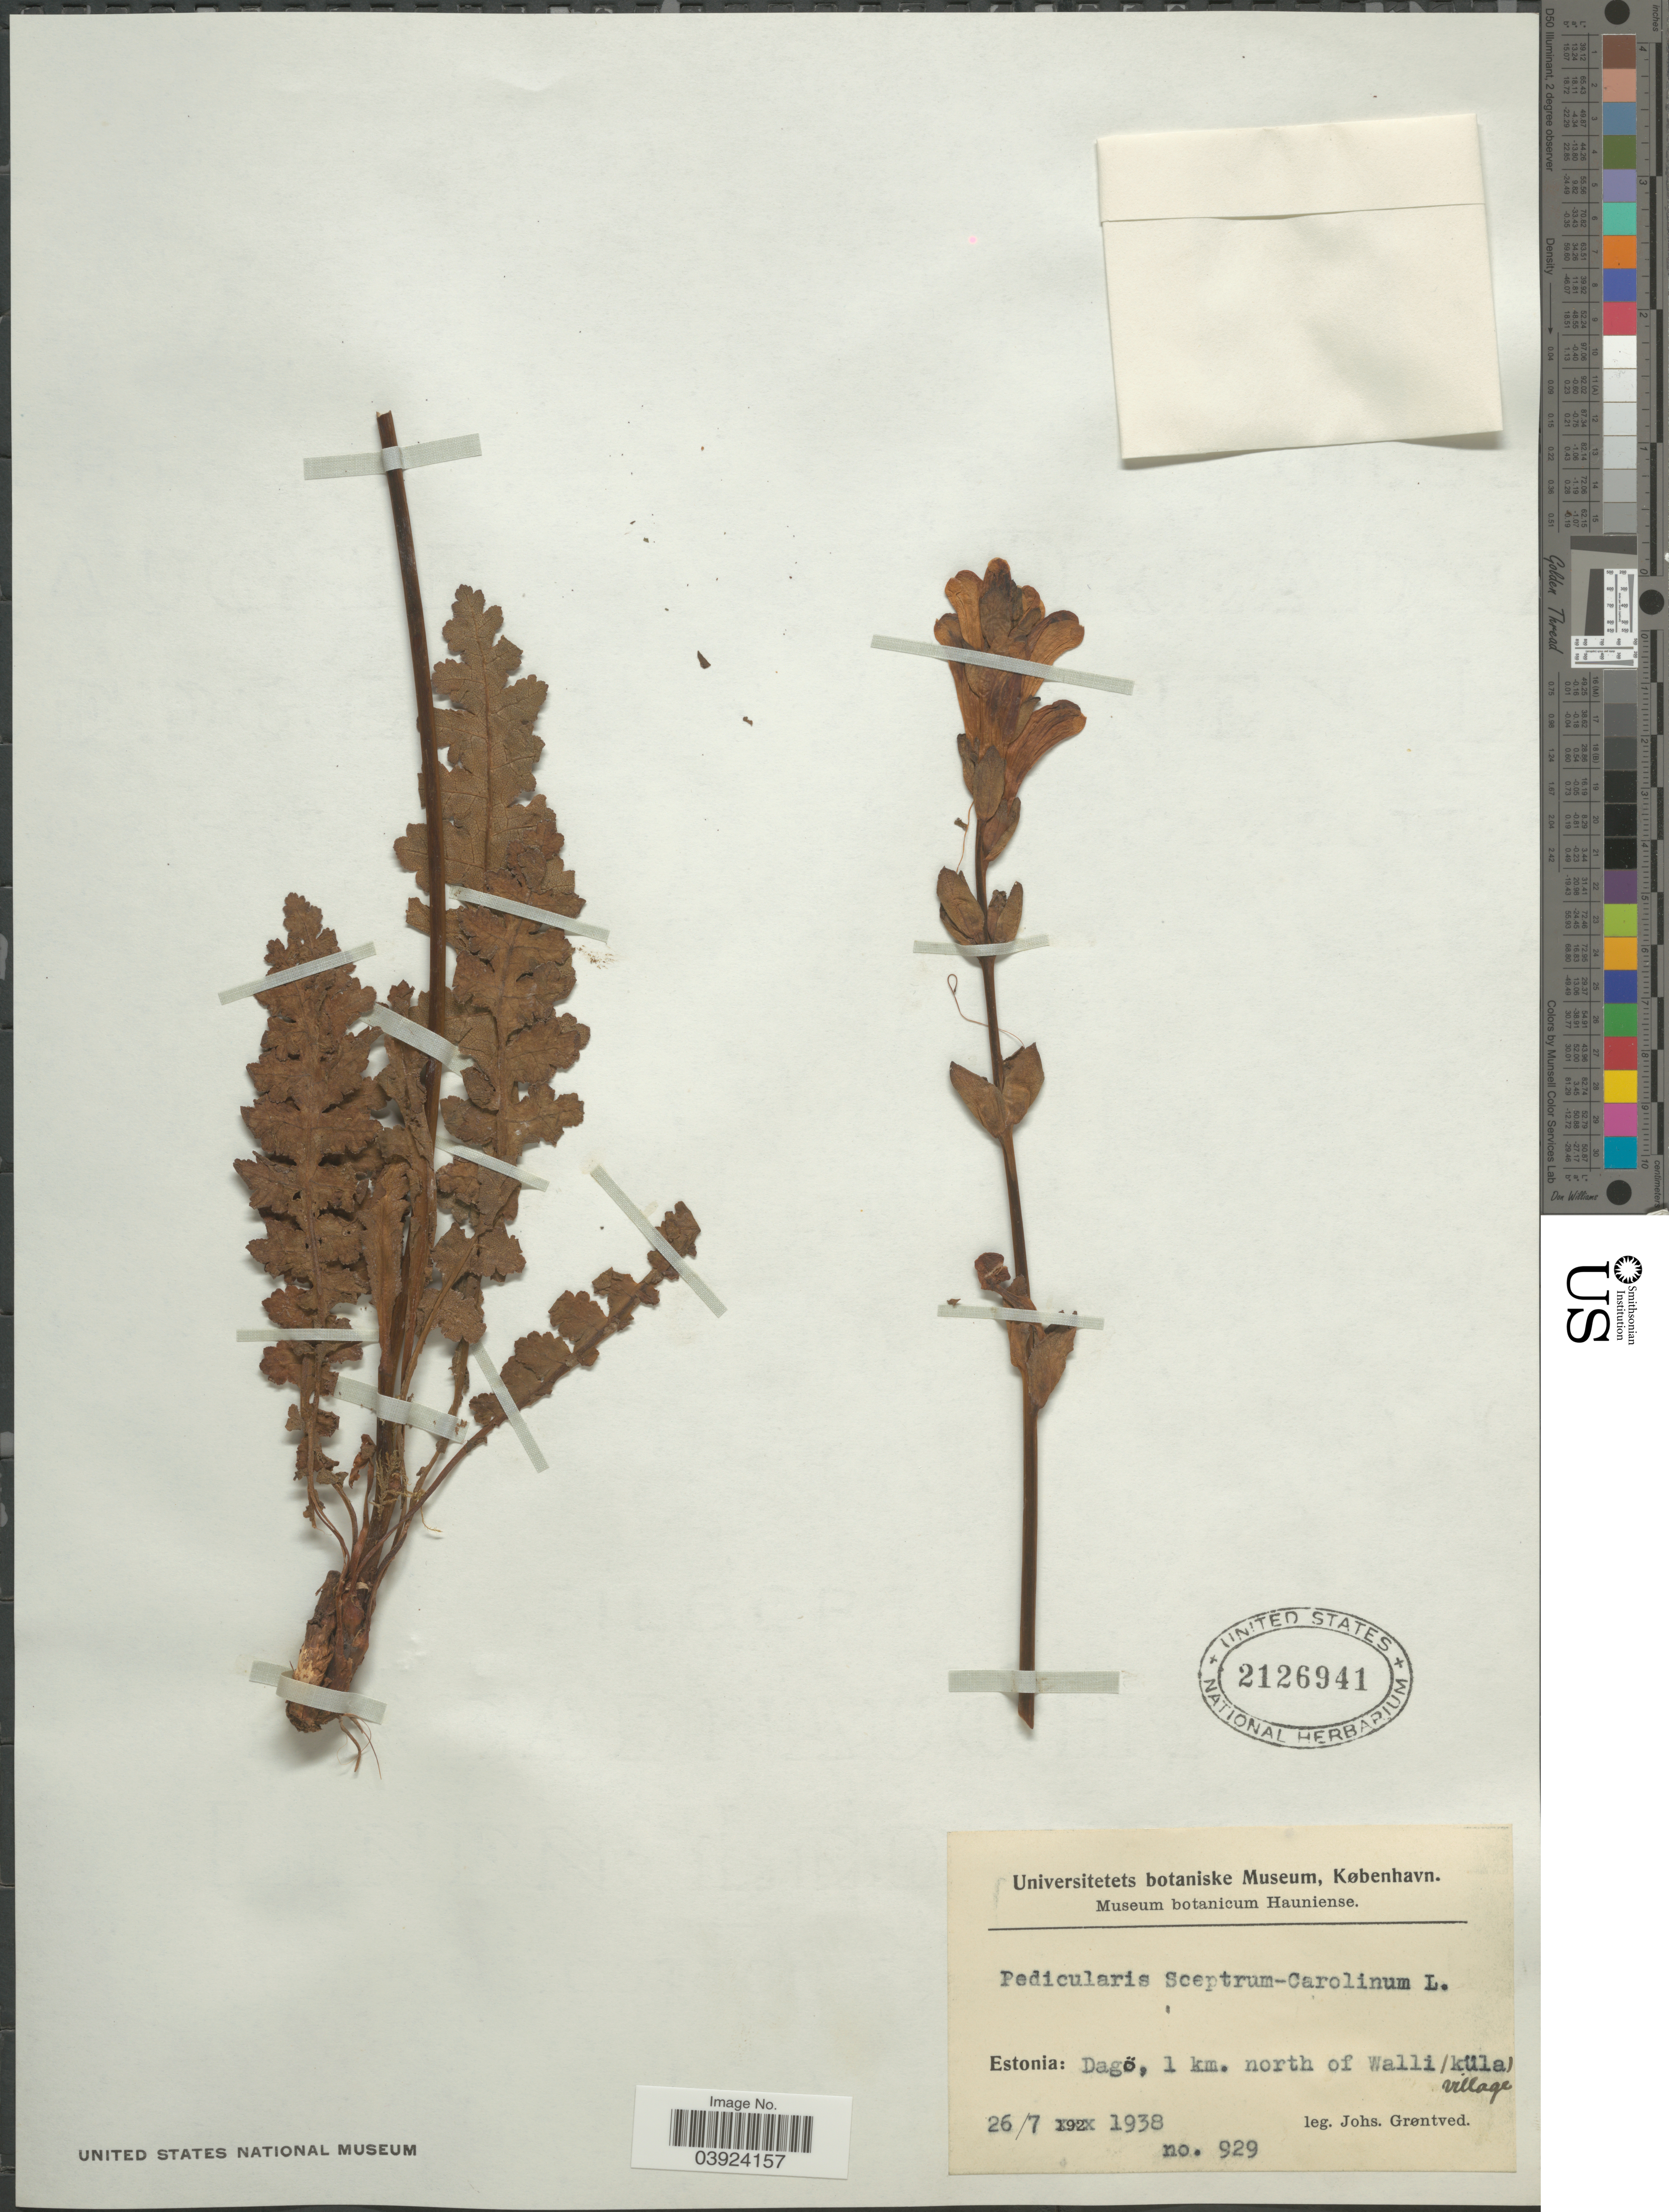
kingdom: Plantae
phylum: Tracheophyta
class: Magnoliopsida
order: Lamiales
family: Orobanchaceae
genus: Pedicularis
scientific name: Pedicularis sceptrum-carolinum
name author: L.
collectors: J. Grontved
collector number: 929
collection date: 1938-07-27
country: Estonia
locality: Dagö, 1 km. north of Walli/ küla village.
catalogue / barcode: US 2126941